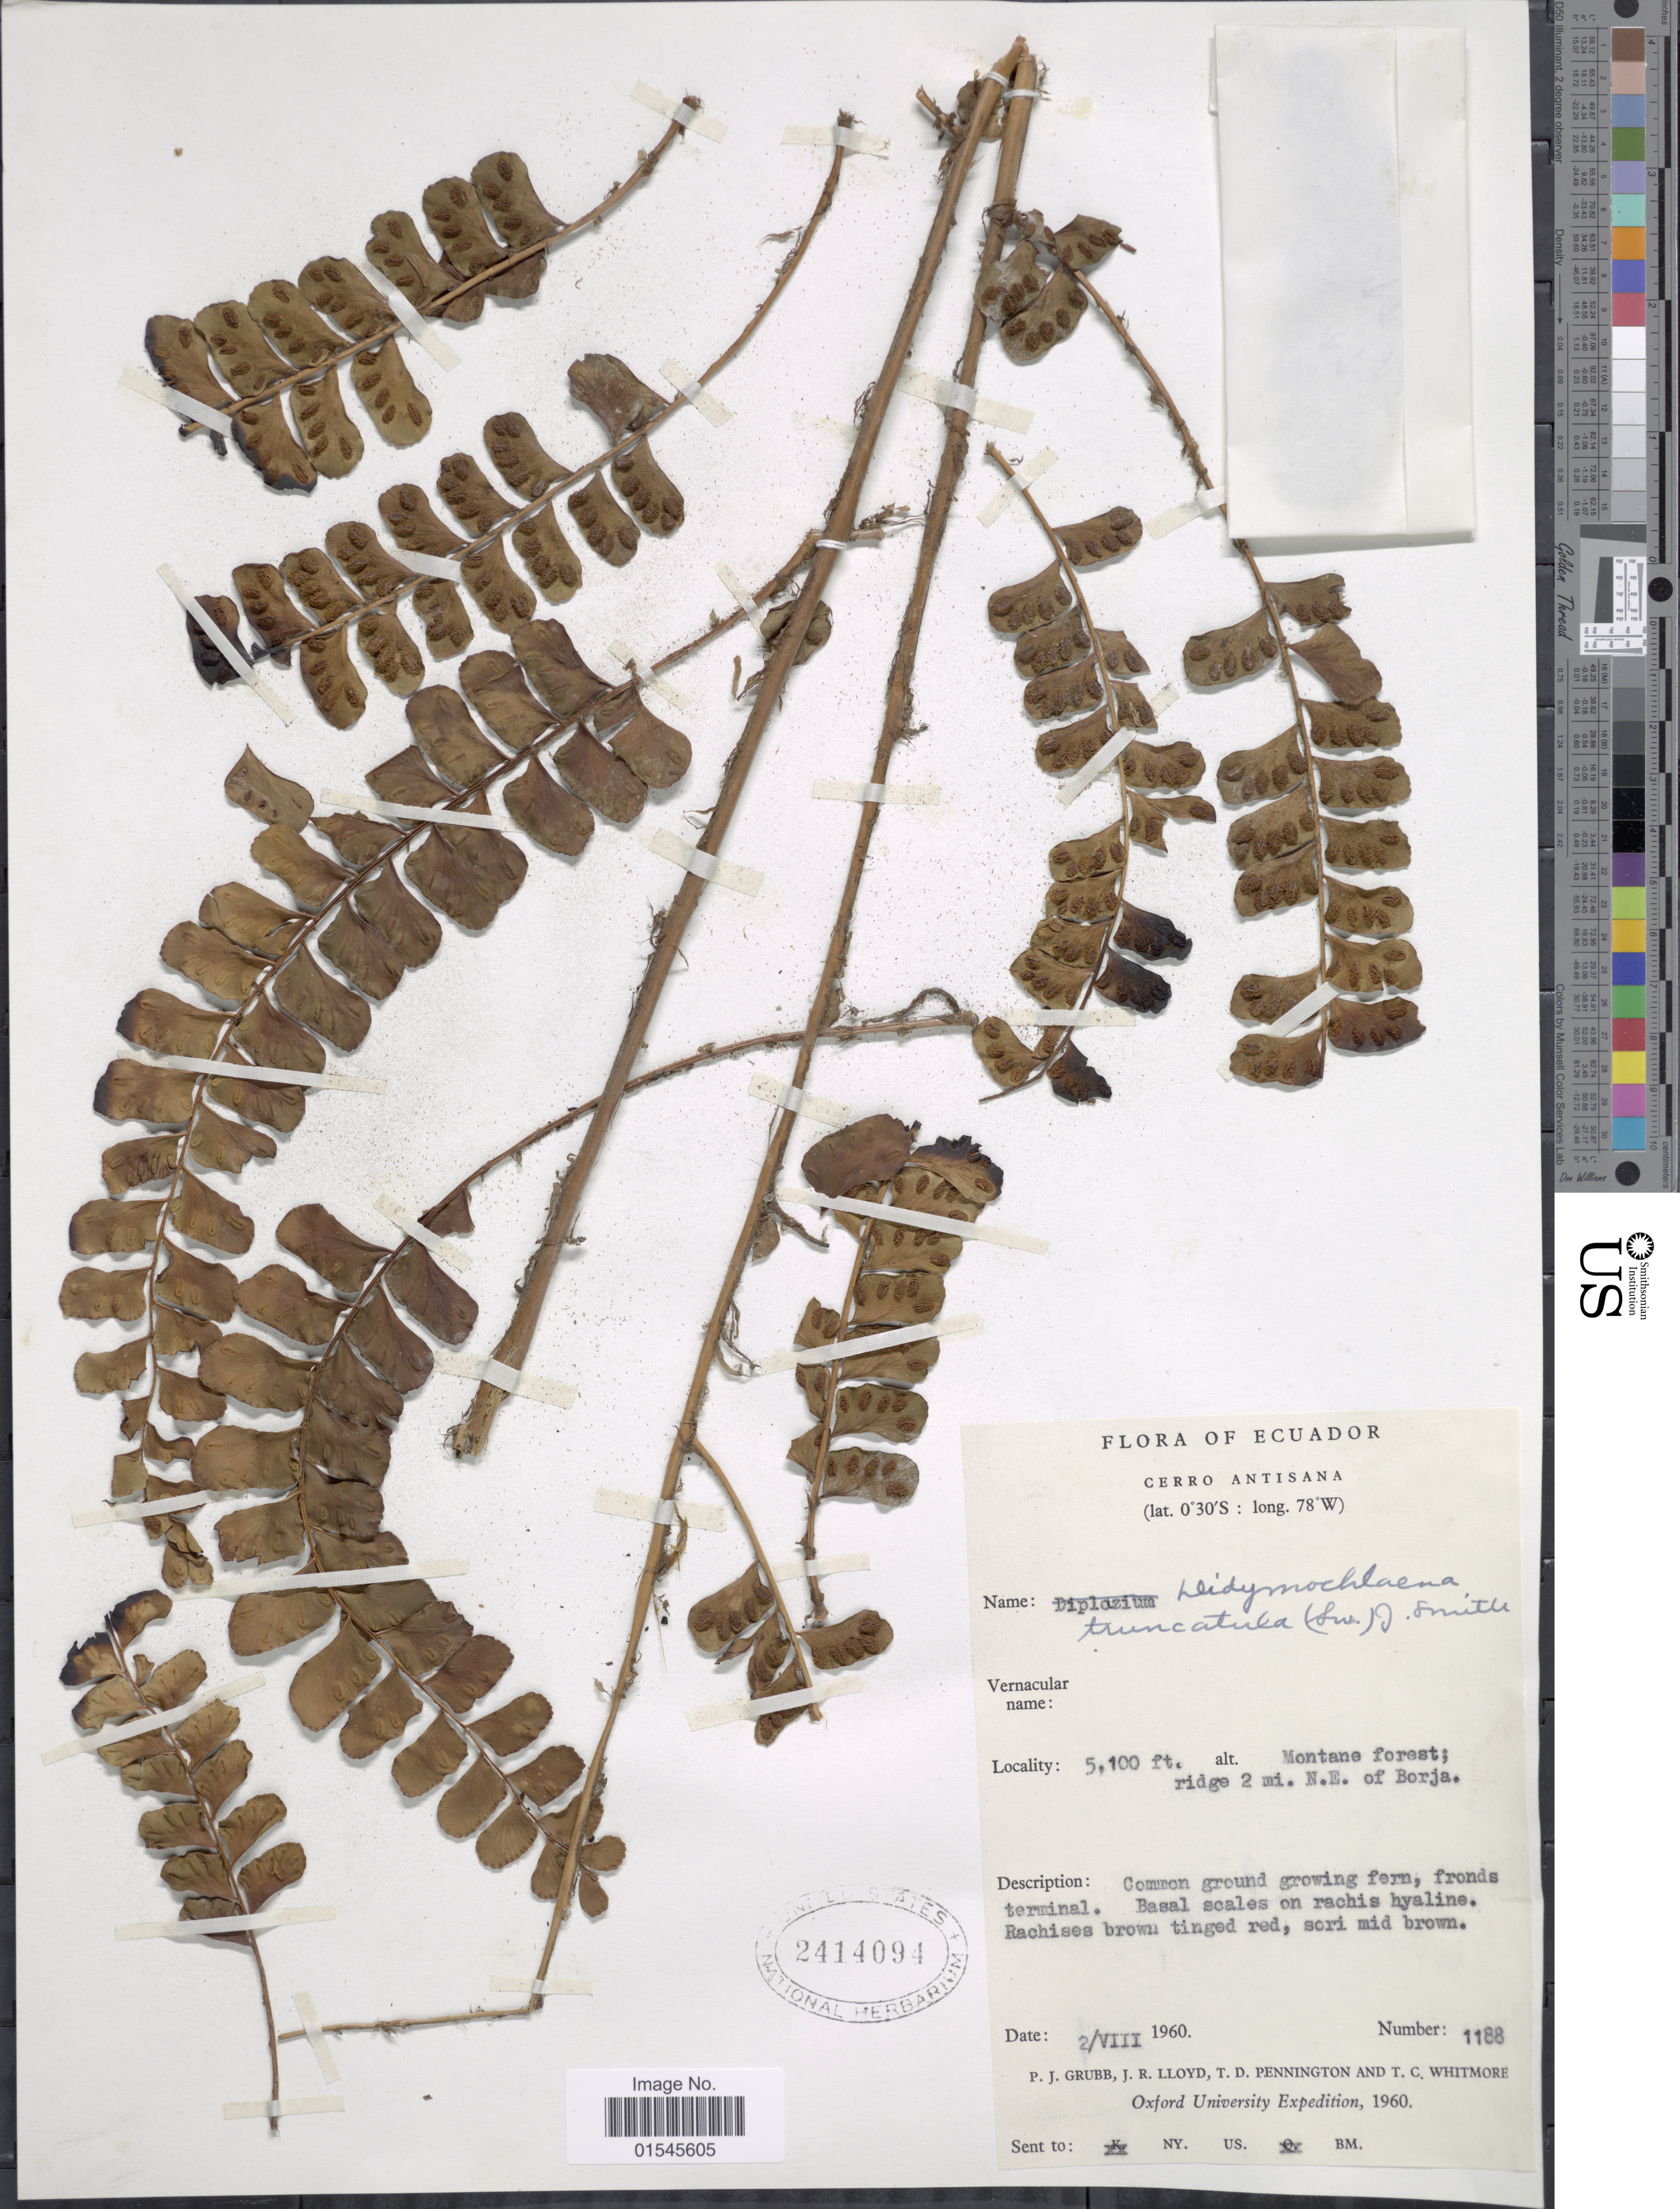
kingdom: Plantae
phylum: Tracheophyta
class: Polypodiopsida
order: Polypodiales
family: Didymochlaenaceae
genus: Didymochlaena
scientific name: Didymochlaena truncatula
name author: (Sw.) J. Sm.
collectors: P. J. Grubb, J. R. Lloyd, T. D. Pennington & T. C. Whitmore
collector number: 1188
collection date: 1960-08-02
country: Ecuador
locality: Cerro Antisana, Montane forest; ridge 2 mi. N.E. of Borja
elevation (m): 1554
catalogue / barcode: US 2414094